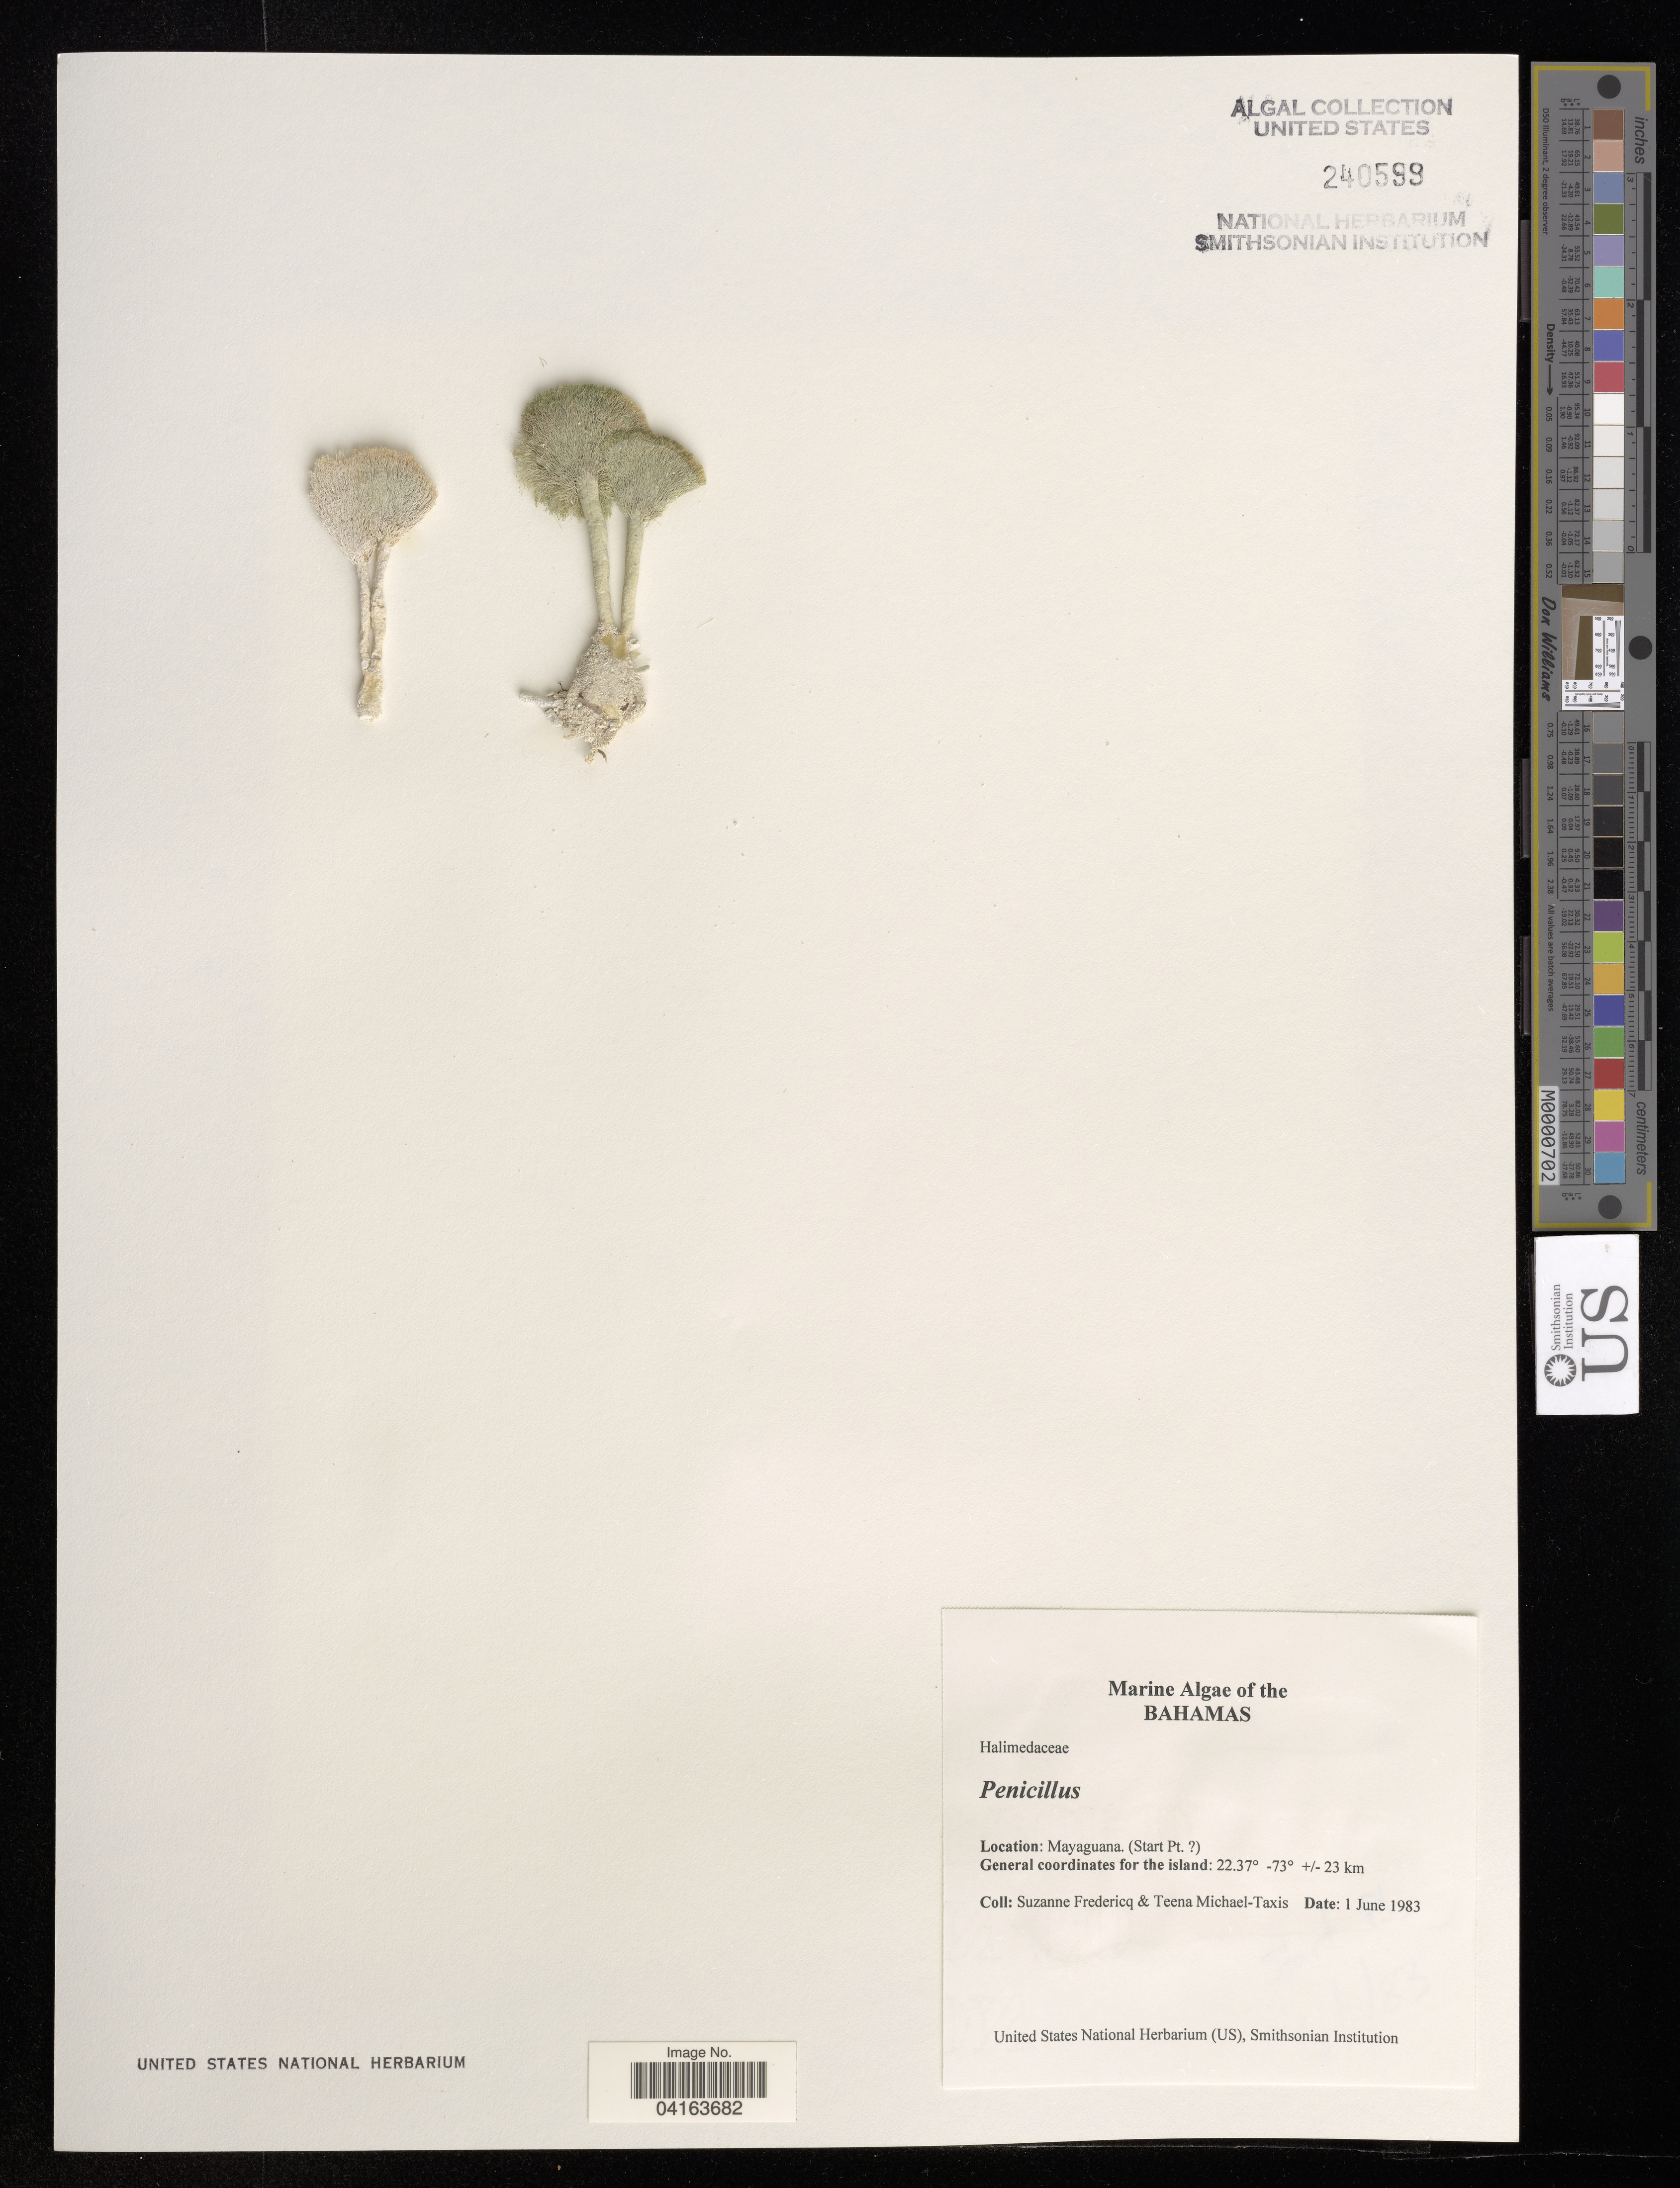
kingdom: Plantae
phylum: Chlorophyta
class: Ulvophyceae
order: Bryopsidales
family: Udoteaceae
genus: Penicillus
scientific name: Penicillus sp.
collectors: S. Fredericq & T. Michael-Taxis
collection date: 1983-06-01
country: Bahamas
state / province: Mayaguana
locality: Mayaguana. (Star Pt.?).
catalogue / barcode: US 240599